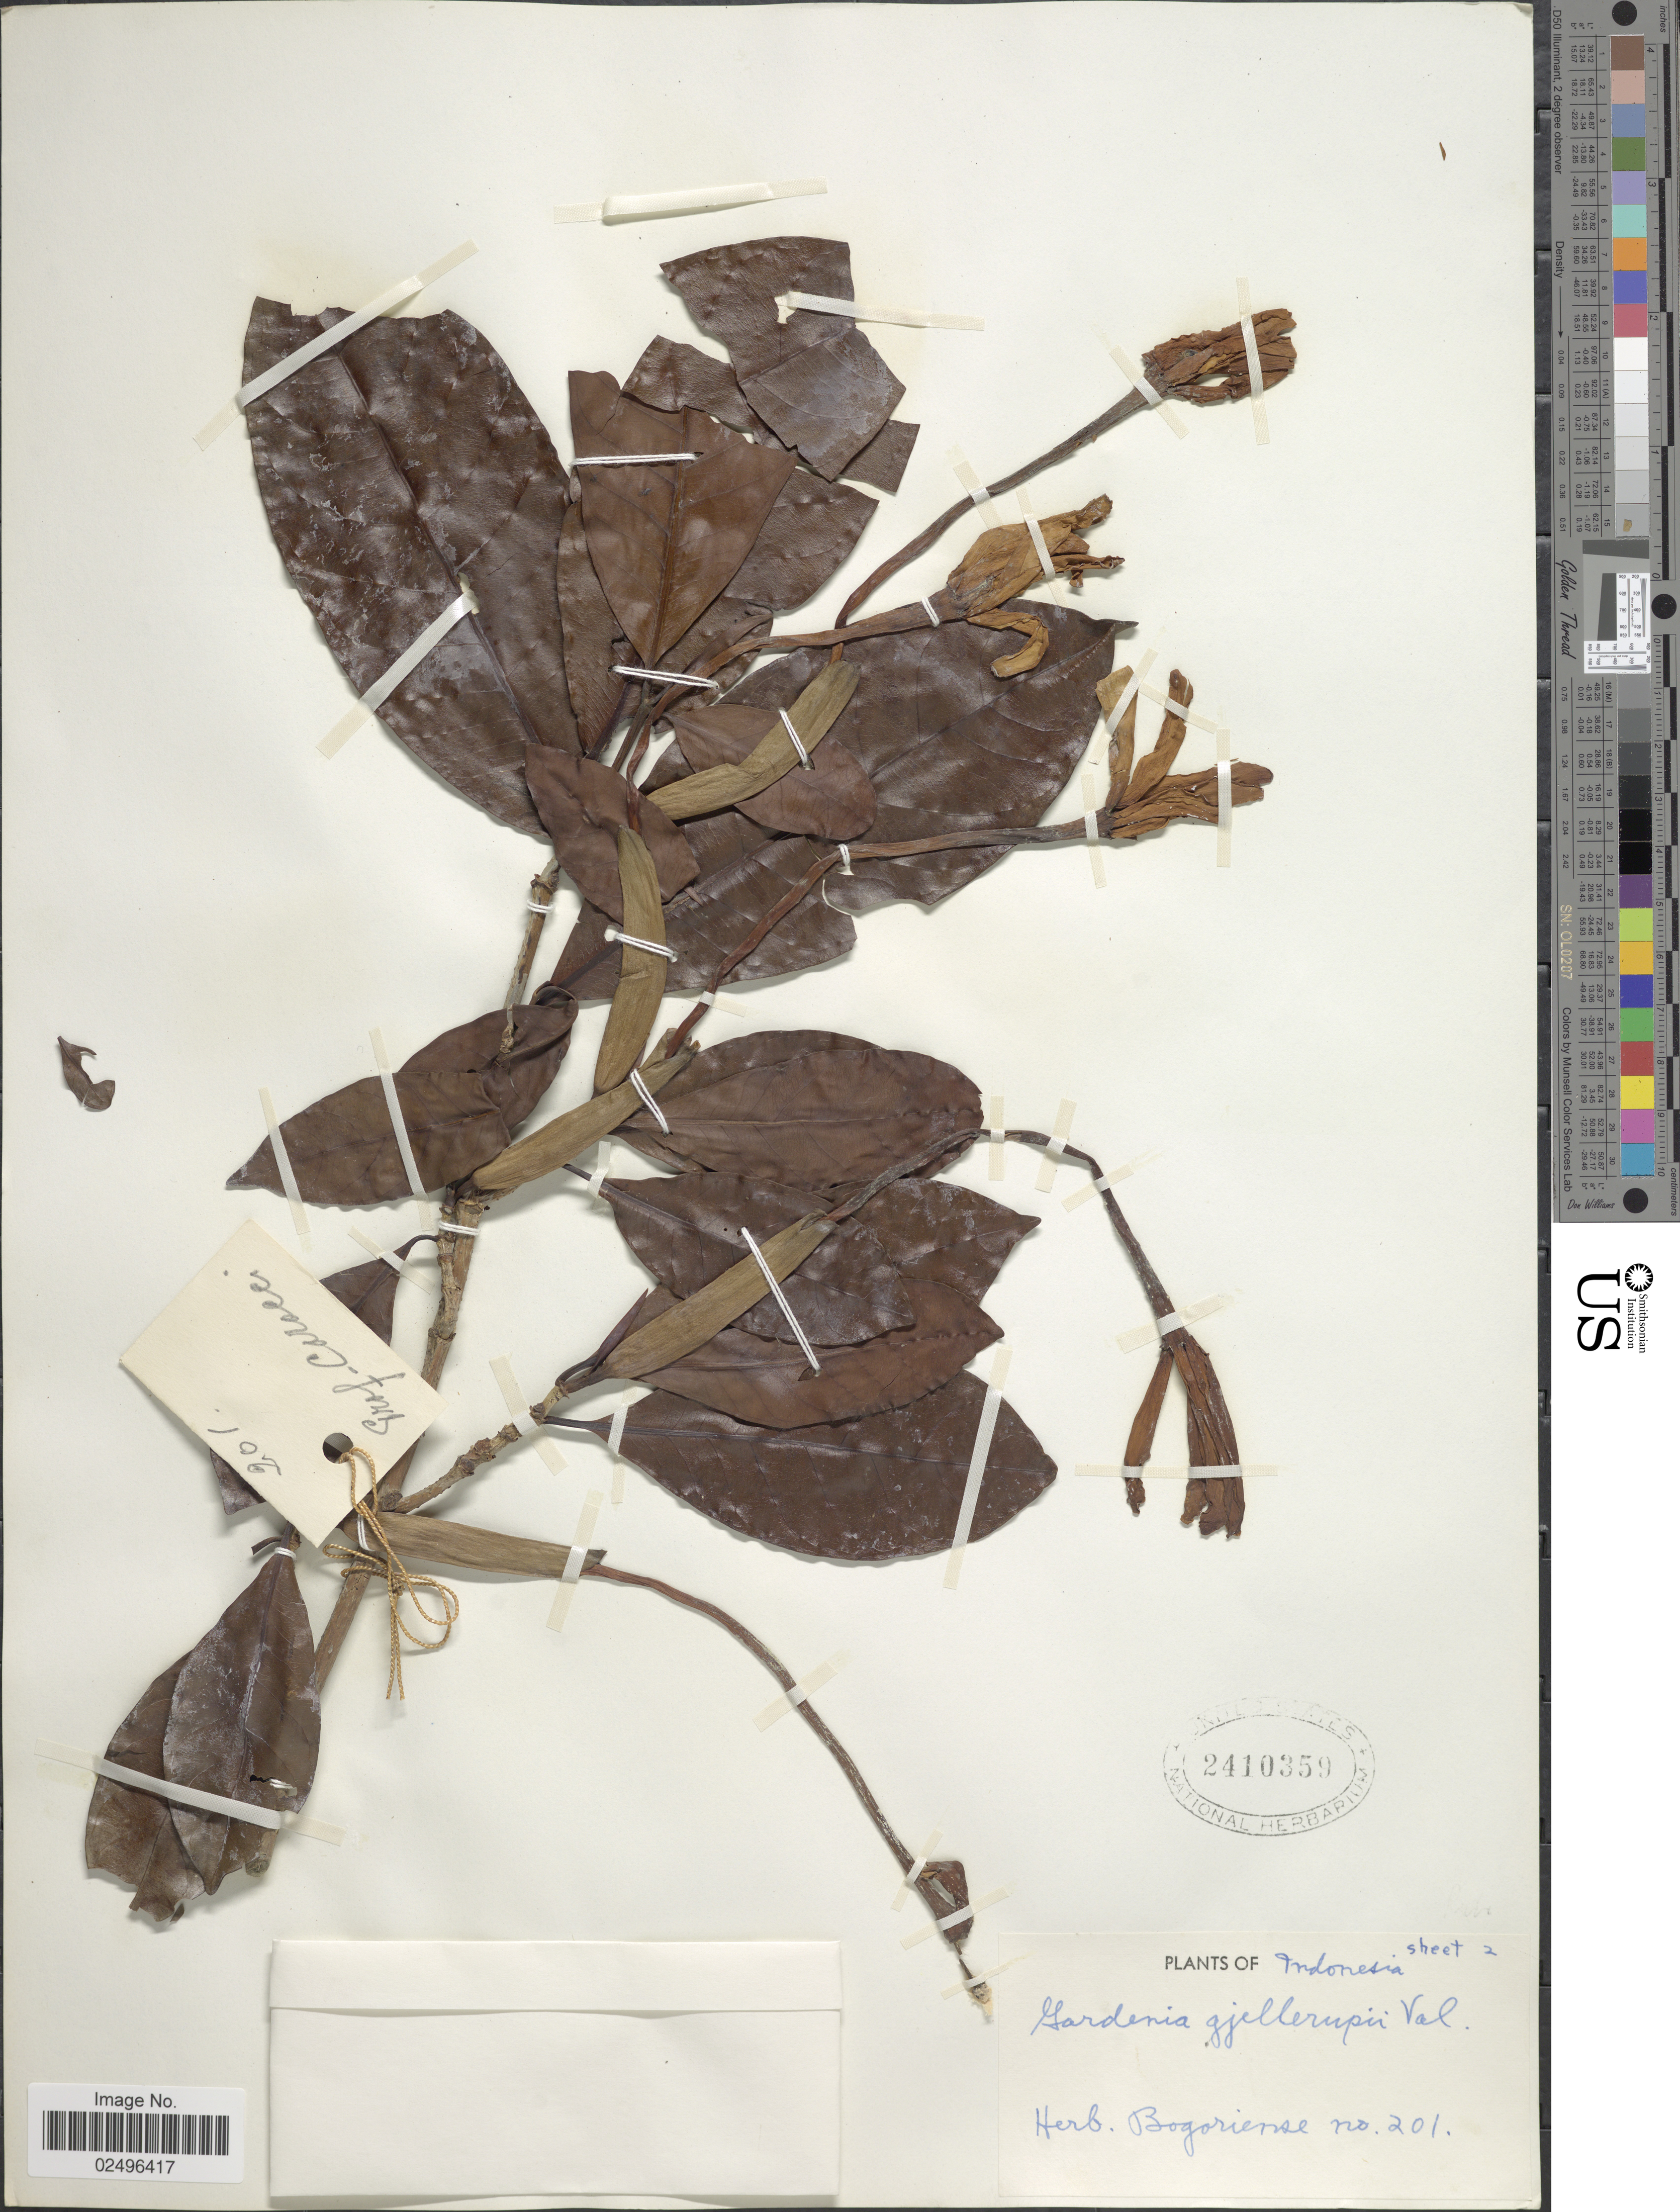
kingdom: Plantae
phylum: Tracheophyta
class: Magnoliopsida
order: Gentianales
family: Rubiaceae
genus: Gardenia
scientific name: Gardenia gjellerupii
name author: Valeton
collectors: ex herb. Bogoriense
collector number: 201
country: Indonesia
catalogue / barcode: US 2410359